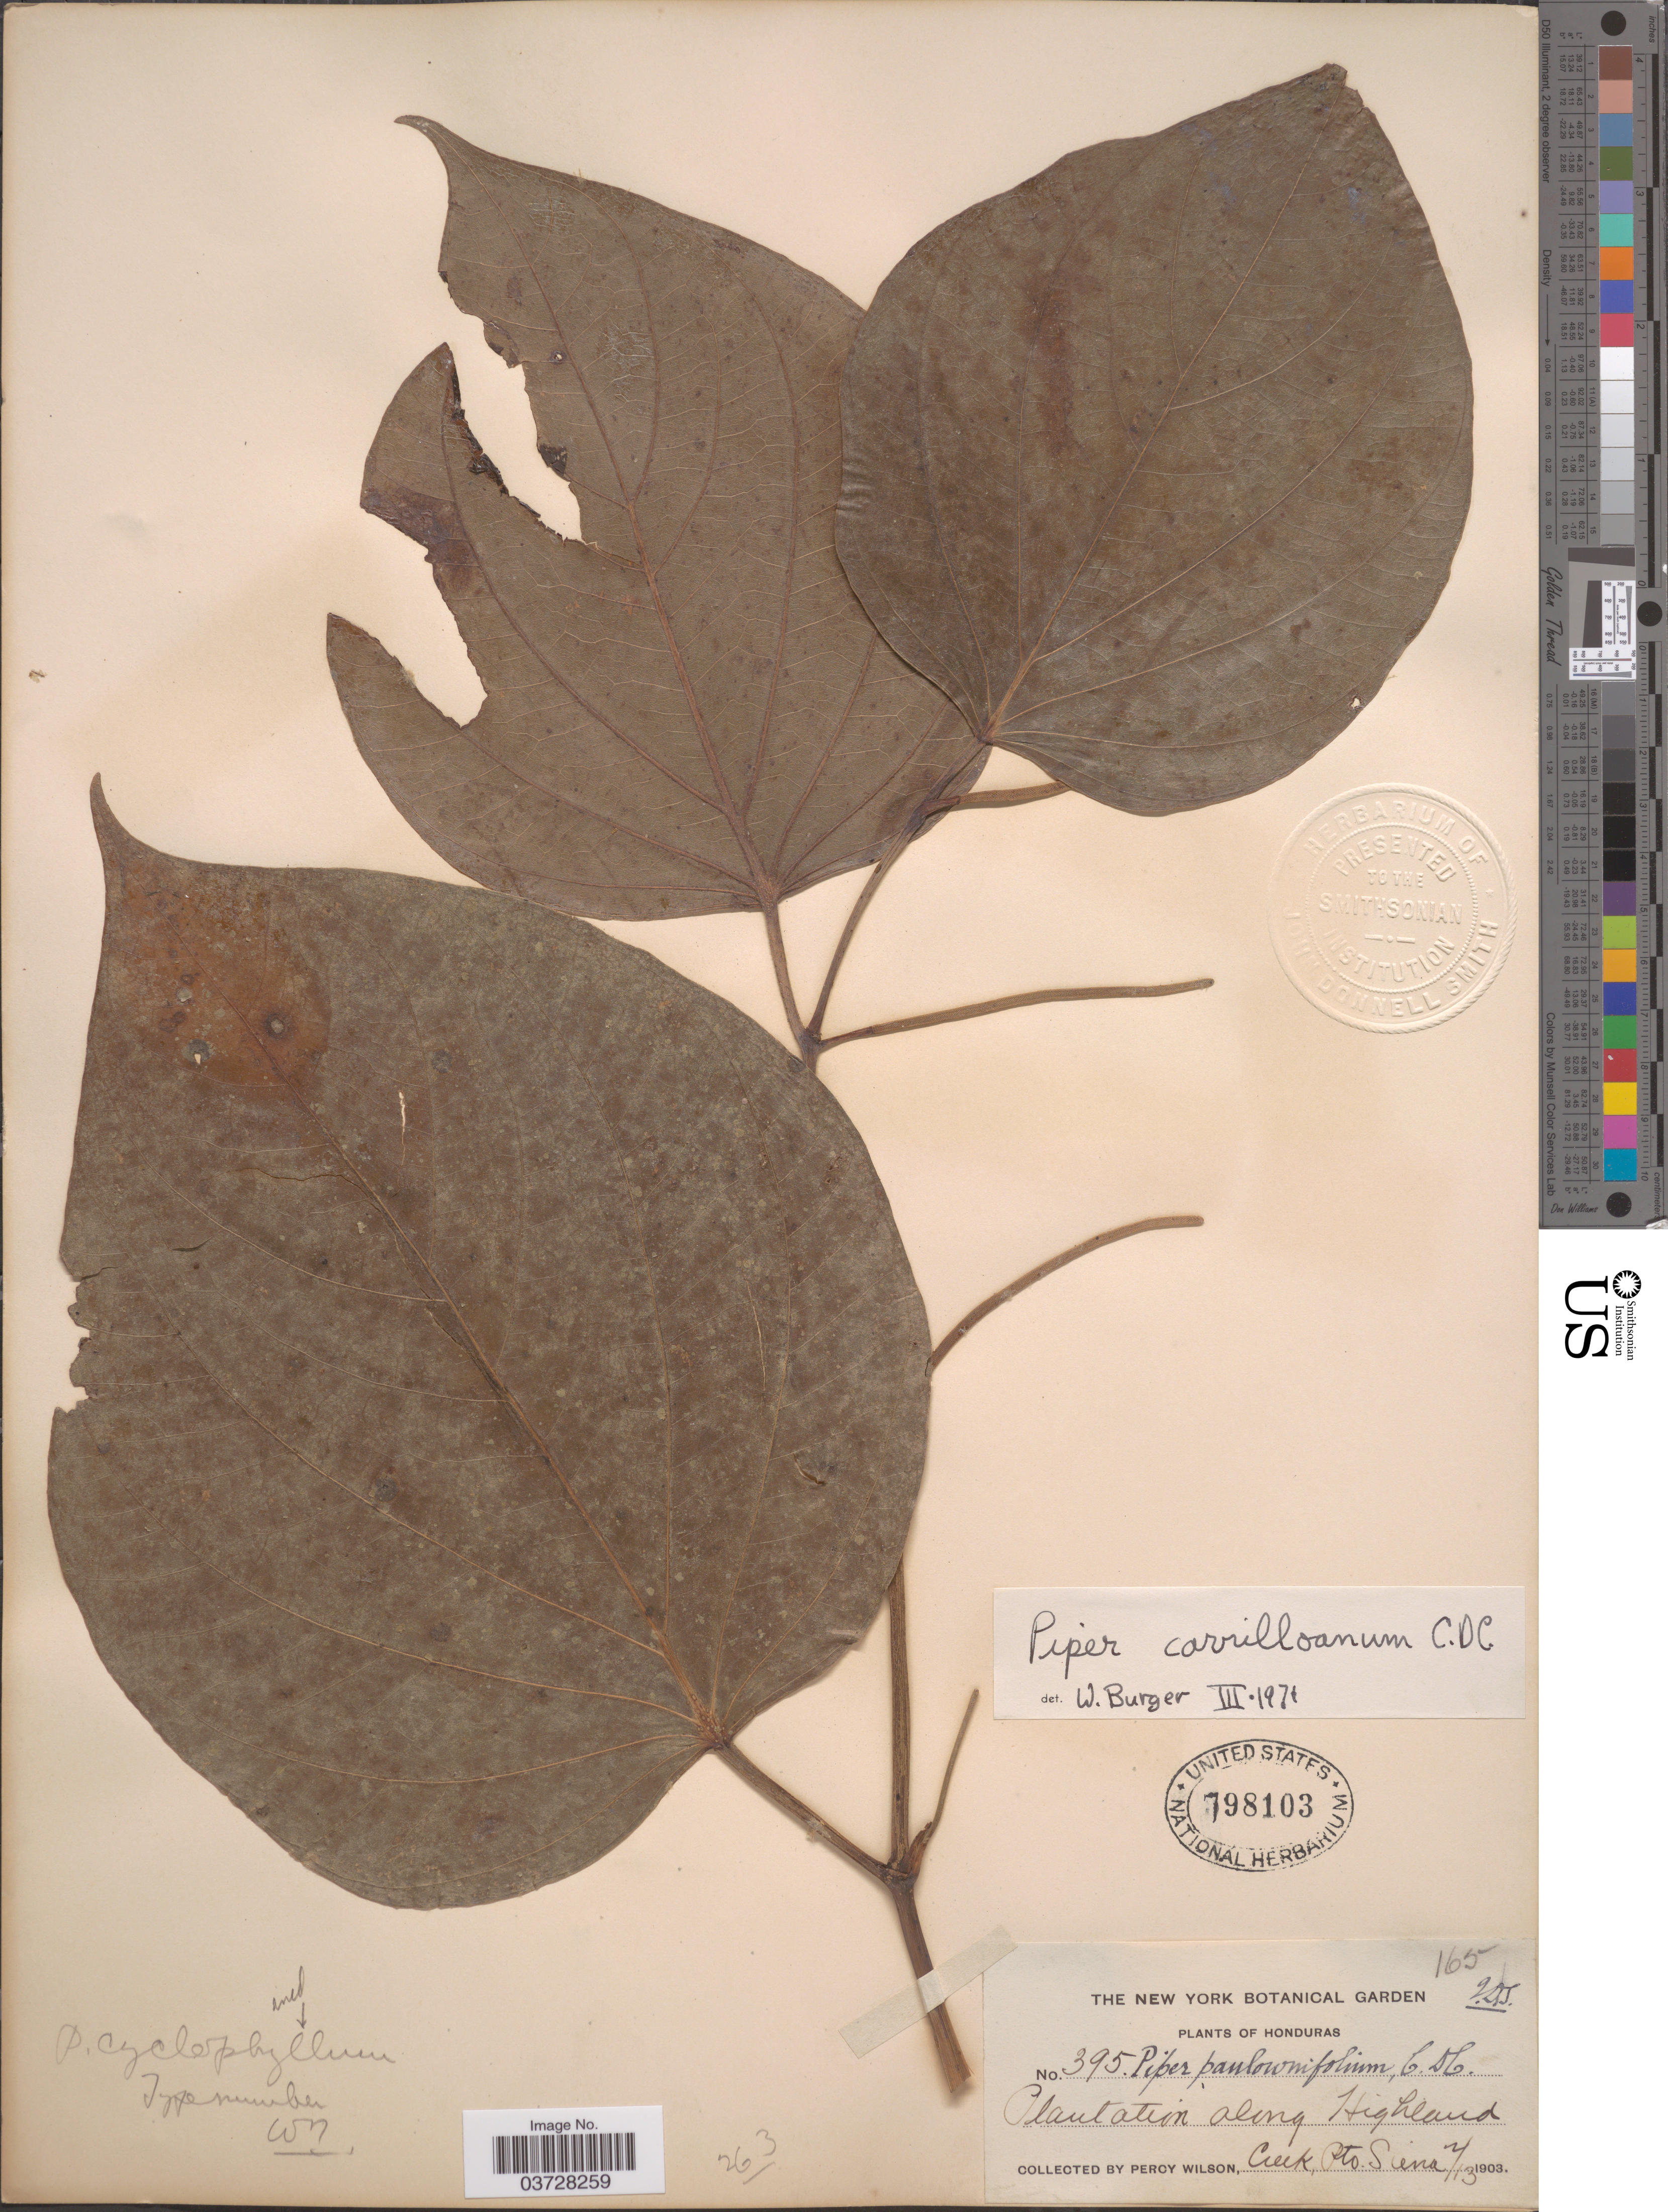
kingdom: Plantae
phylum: Tracheophyta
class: Magnoliopsida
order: Piperales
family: Piperaceae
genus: Piper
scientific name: Piper carrilloanum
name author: C. DC.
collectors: P. Wilson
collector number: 395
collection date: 1903-02-13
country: Honduras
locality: Plantation along Highland Creek, Pto. Sierra.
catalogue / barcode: US 798103